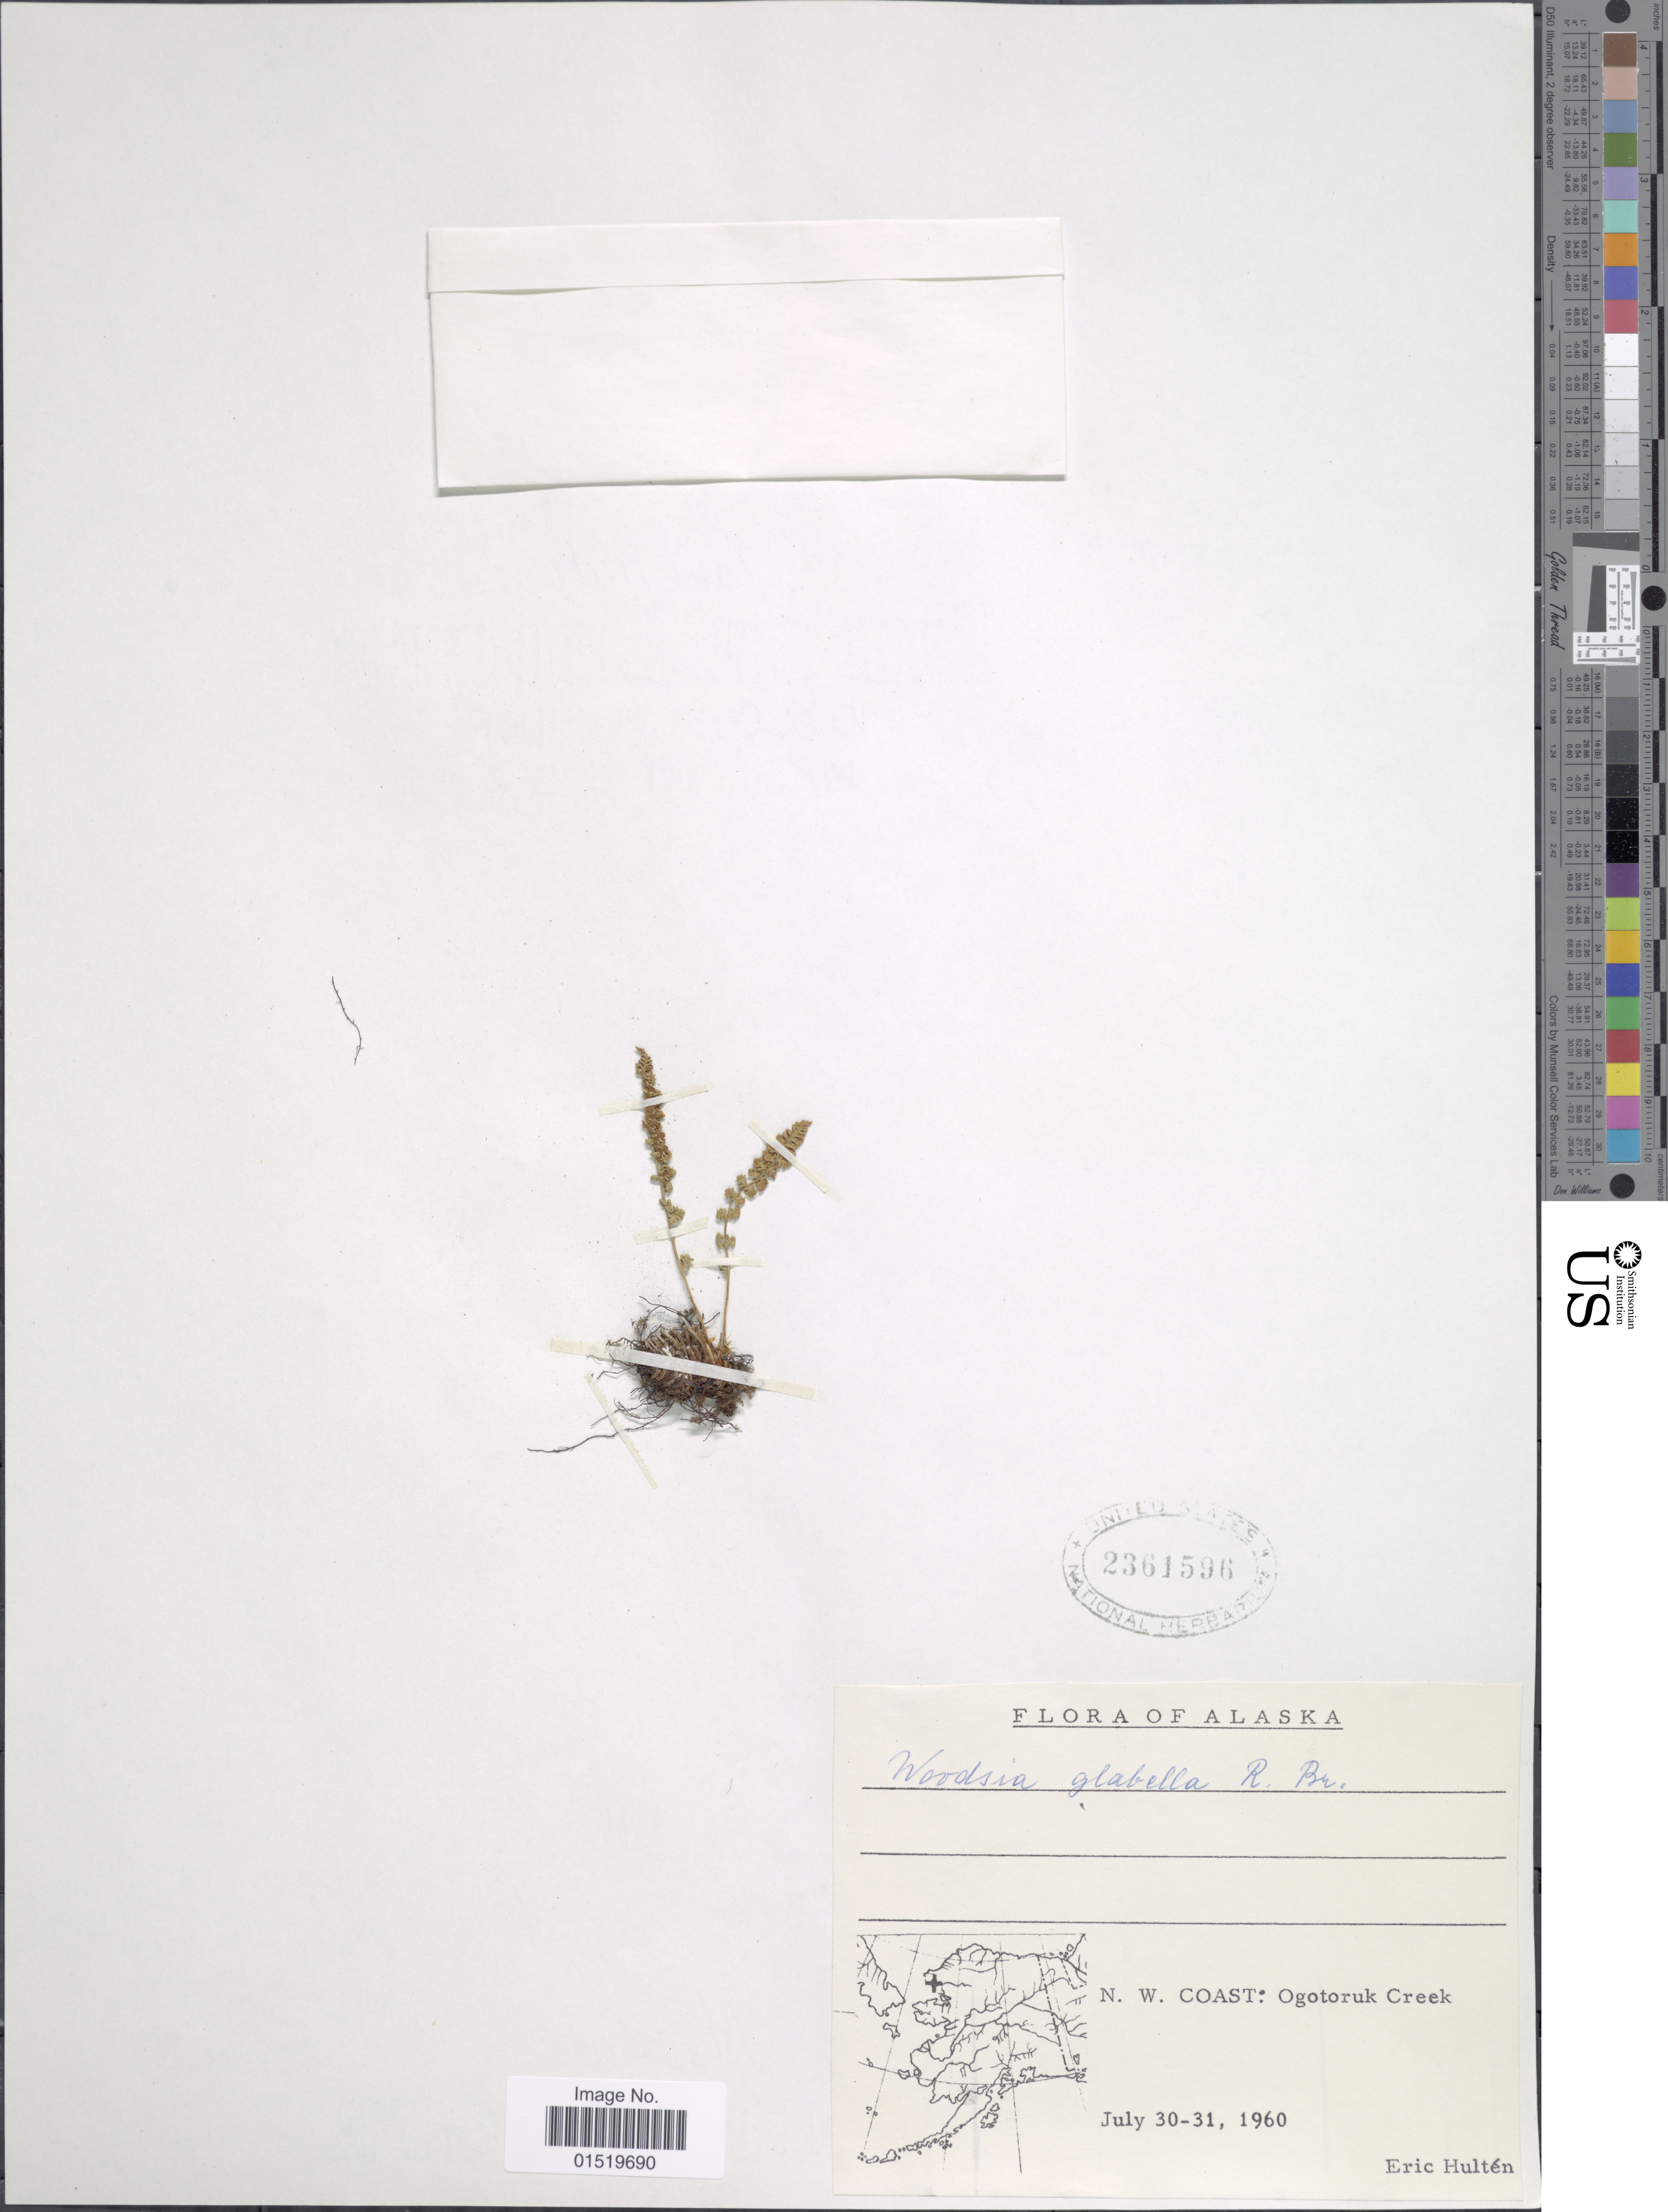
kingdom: Plantae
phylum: Tracheophyta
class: Polypodiopsida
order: Polypodiales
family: Woodsiaceae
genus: Woodsia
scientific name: Woodsia glabella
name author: R. Br.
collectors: E. G. Hultén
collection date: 1960-07-30/1960-07-31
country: United States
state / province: Alaska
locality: N.W. Coast: Ogotoruk Creek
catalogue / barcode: US 2361596